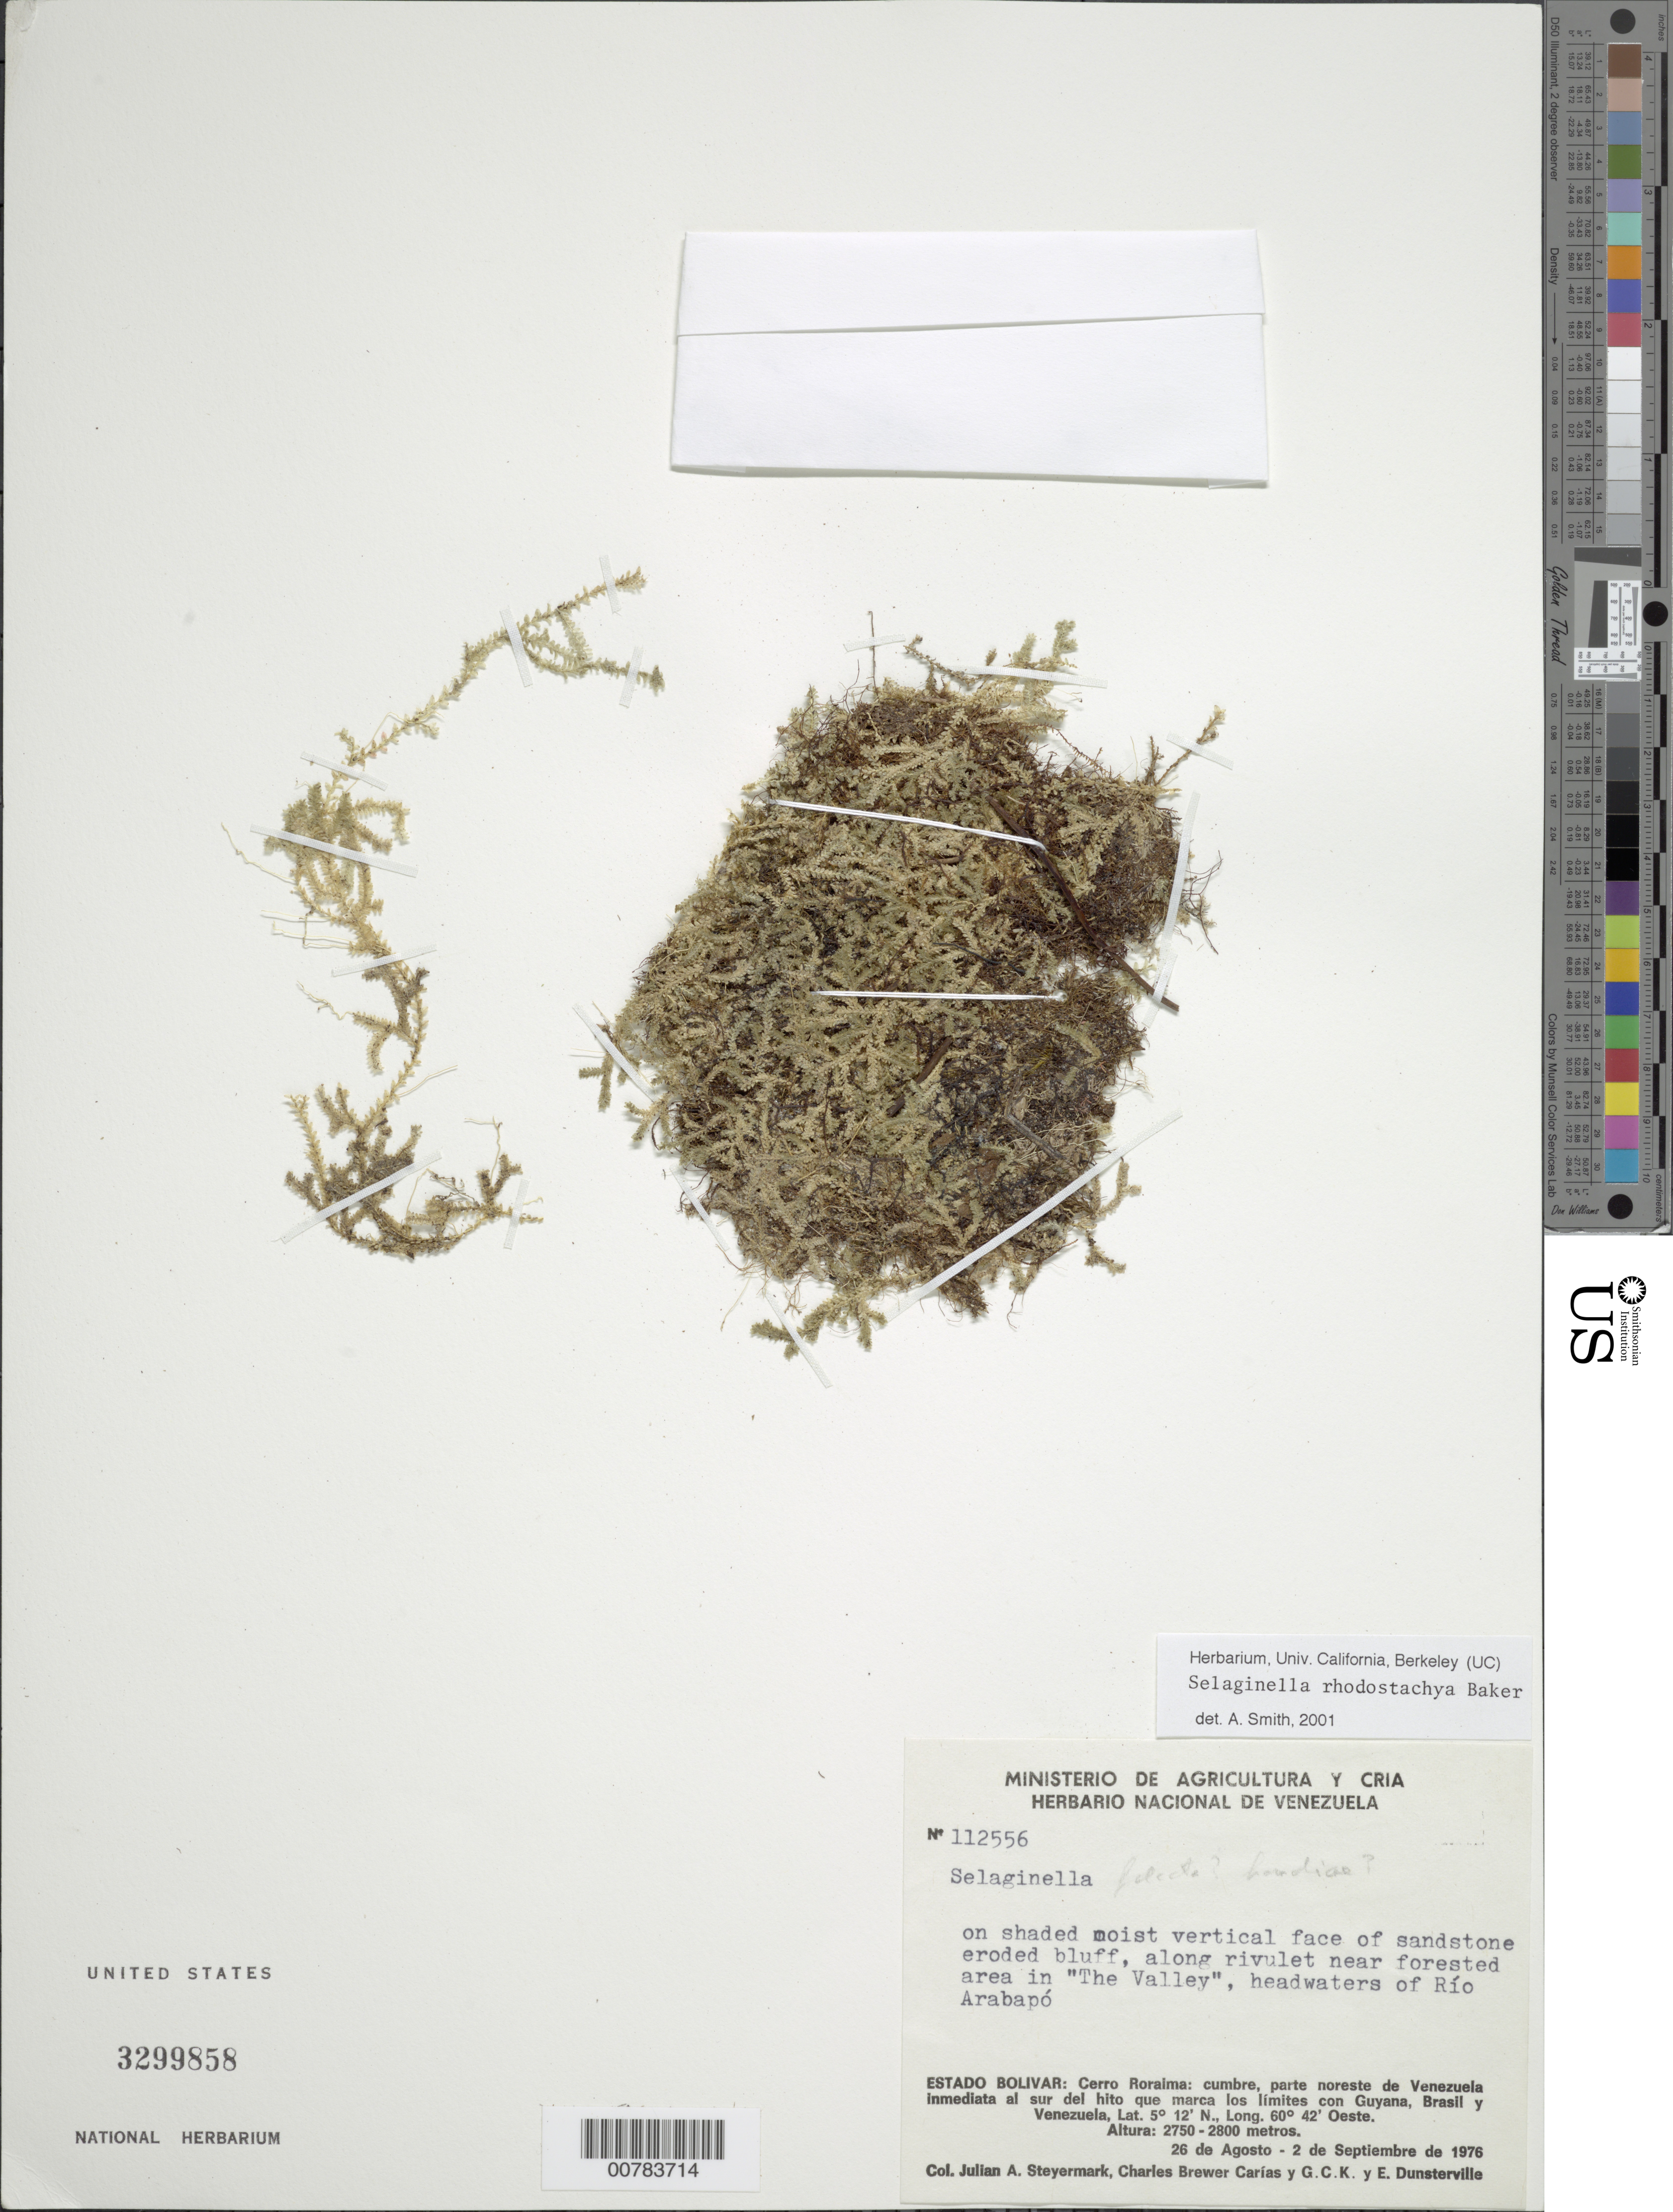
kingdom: Plantae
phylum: Tracheophyta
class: Lycopodiopsida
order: Selaginellales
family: Selaginellaceae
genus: Selaginella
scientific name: Selaginella rhodostachya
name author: Baker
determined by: Smith, Alan R., (UC)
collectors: J. Steyermark, C. Brewer-Carias, G. C. K. Dunsterville & E. Dunsterville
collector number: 112556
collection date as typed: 26-Aug-76 to 2-Sep-76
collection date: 1976-08-26/1976-09-02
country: Venezuela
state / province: Bolívar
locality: Cerro Roraima: cumbre, parte NO de Venezuela inmediata al S del hito que marca los limites con Guyana, Brasil, y Venezuela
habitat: Shaded moist vertical face of sandstone eroded bluff, along rivulet near forested area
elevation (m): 2750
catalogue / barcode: US 3299858